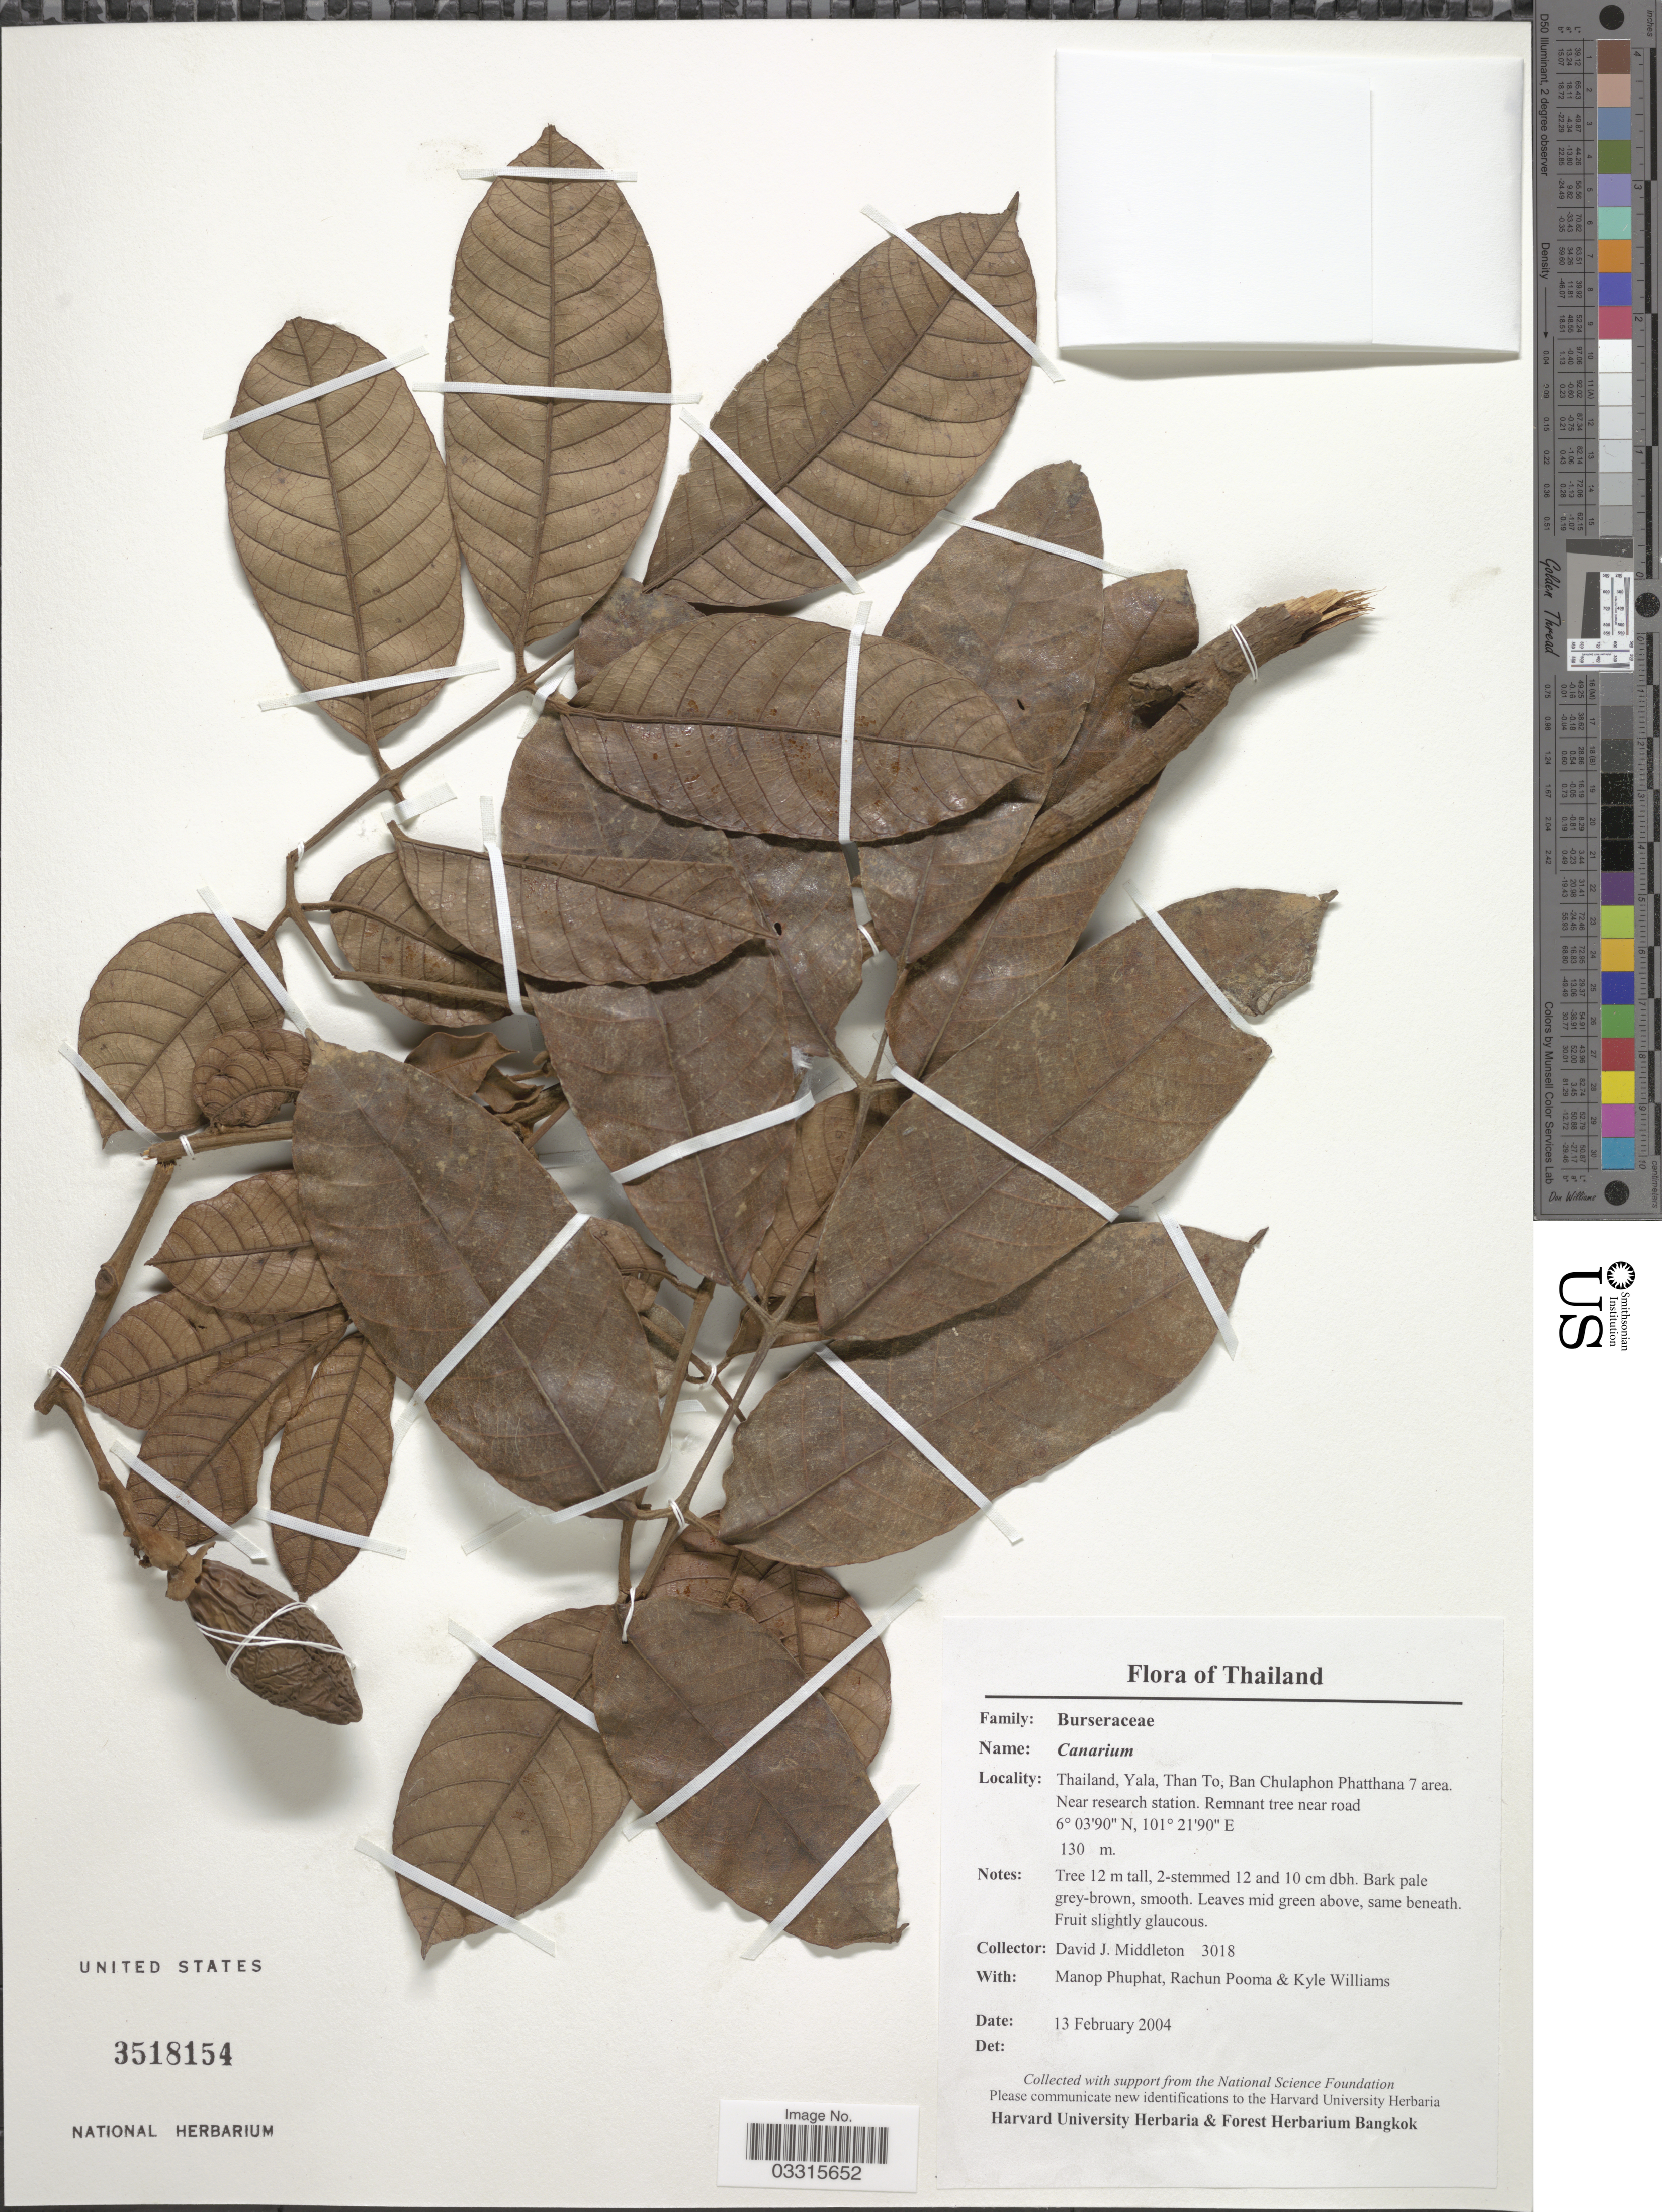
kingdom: Plantae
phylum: Tracheophyta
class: Magnoliopsida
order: Sapindales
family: Burseraceae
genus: Canarium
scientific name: Canarium sp.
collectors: D. J. Middleton, M. Phuphat, R. Pooma & K. J. Williams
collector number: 3018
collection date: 2004-02-13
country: Thailand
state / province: Yala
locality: Than To, Ban Chulaphon Phatthana 7 area. Near research station.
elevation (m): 130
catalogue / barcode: US 3518154